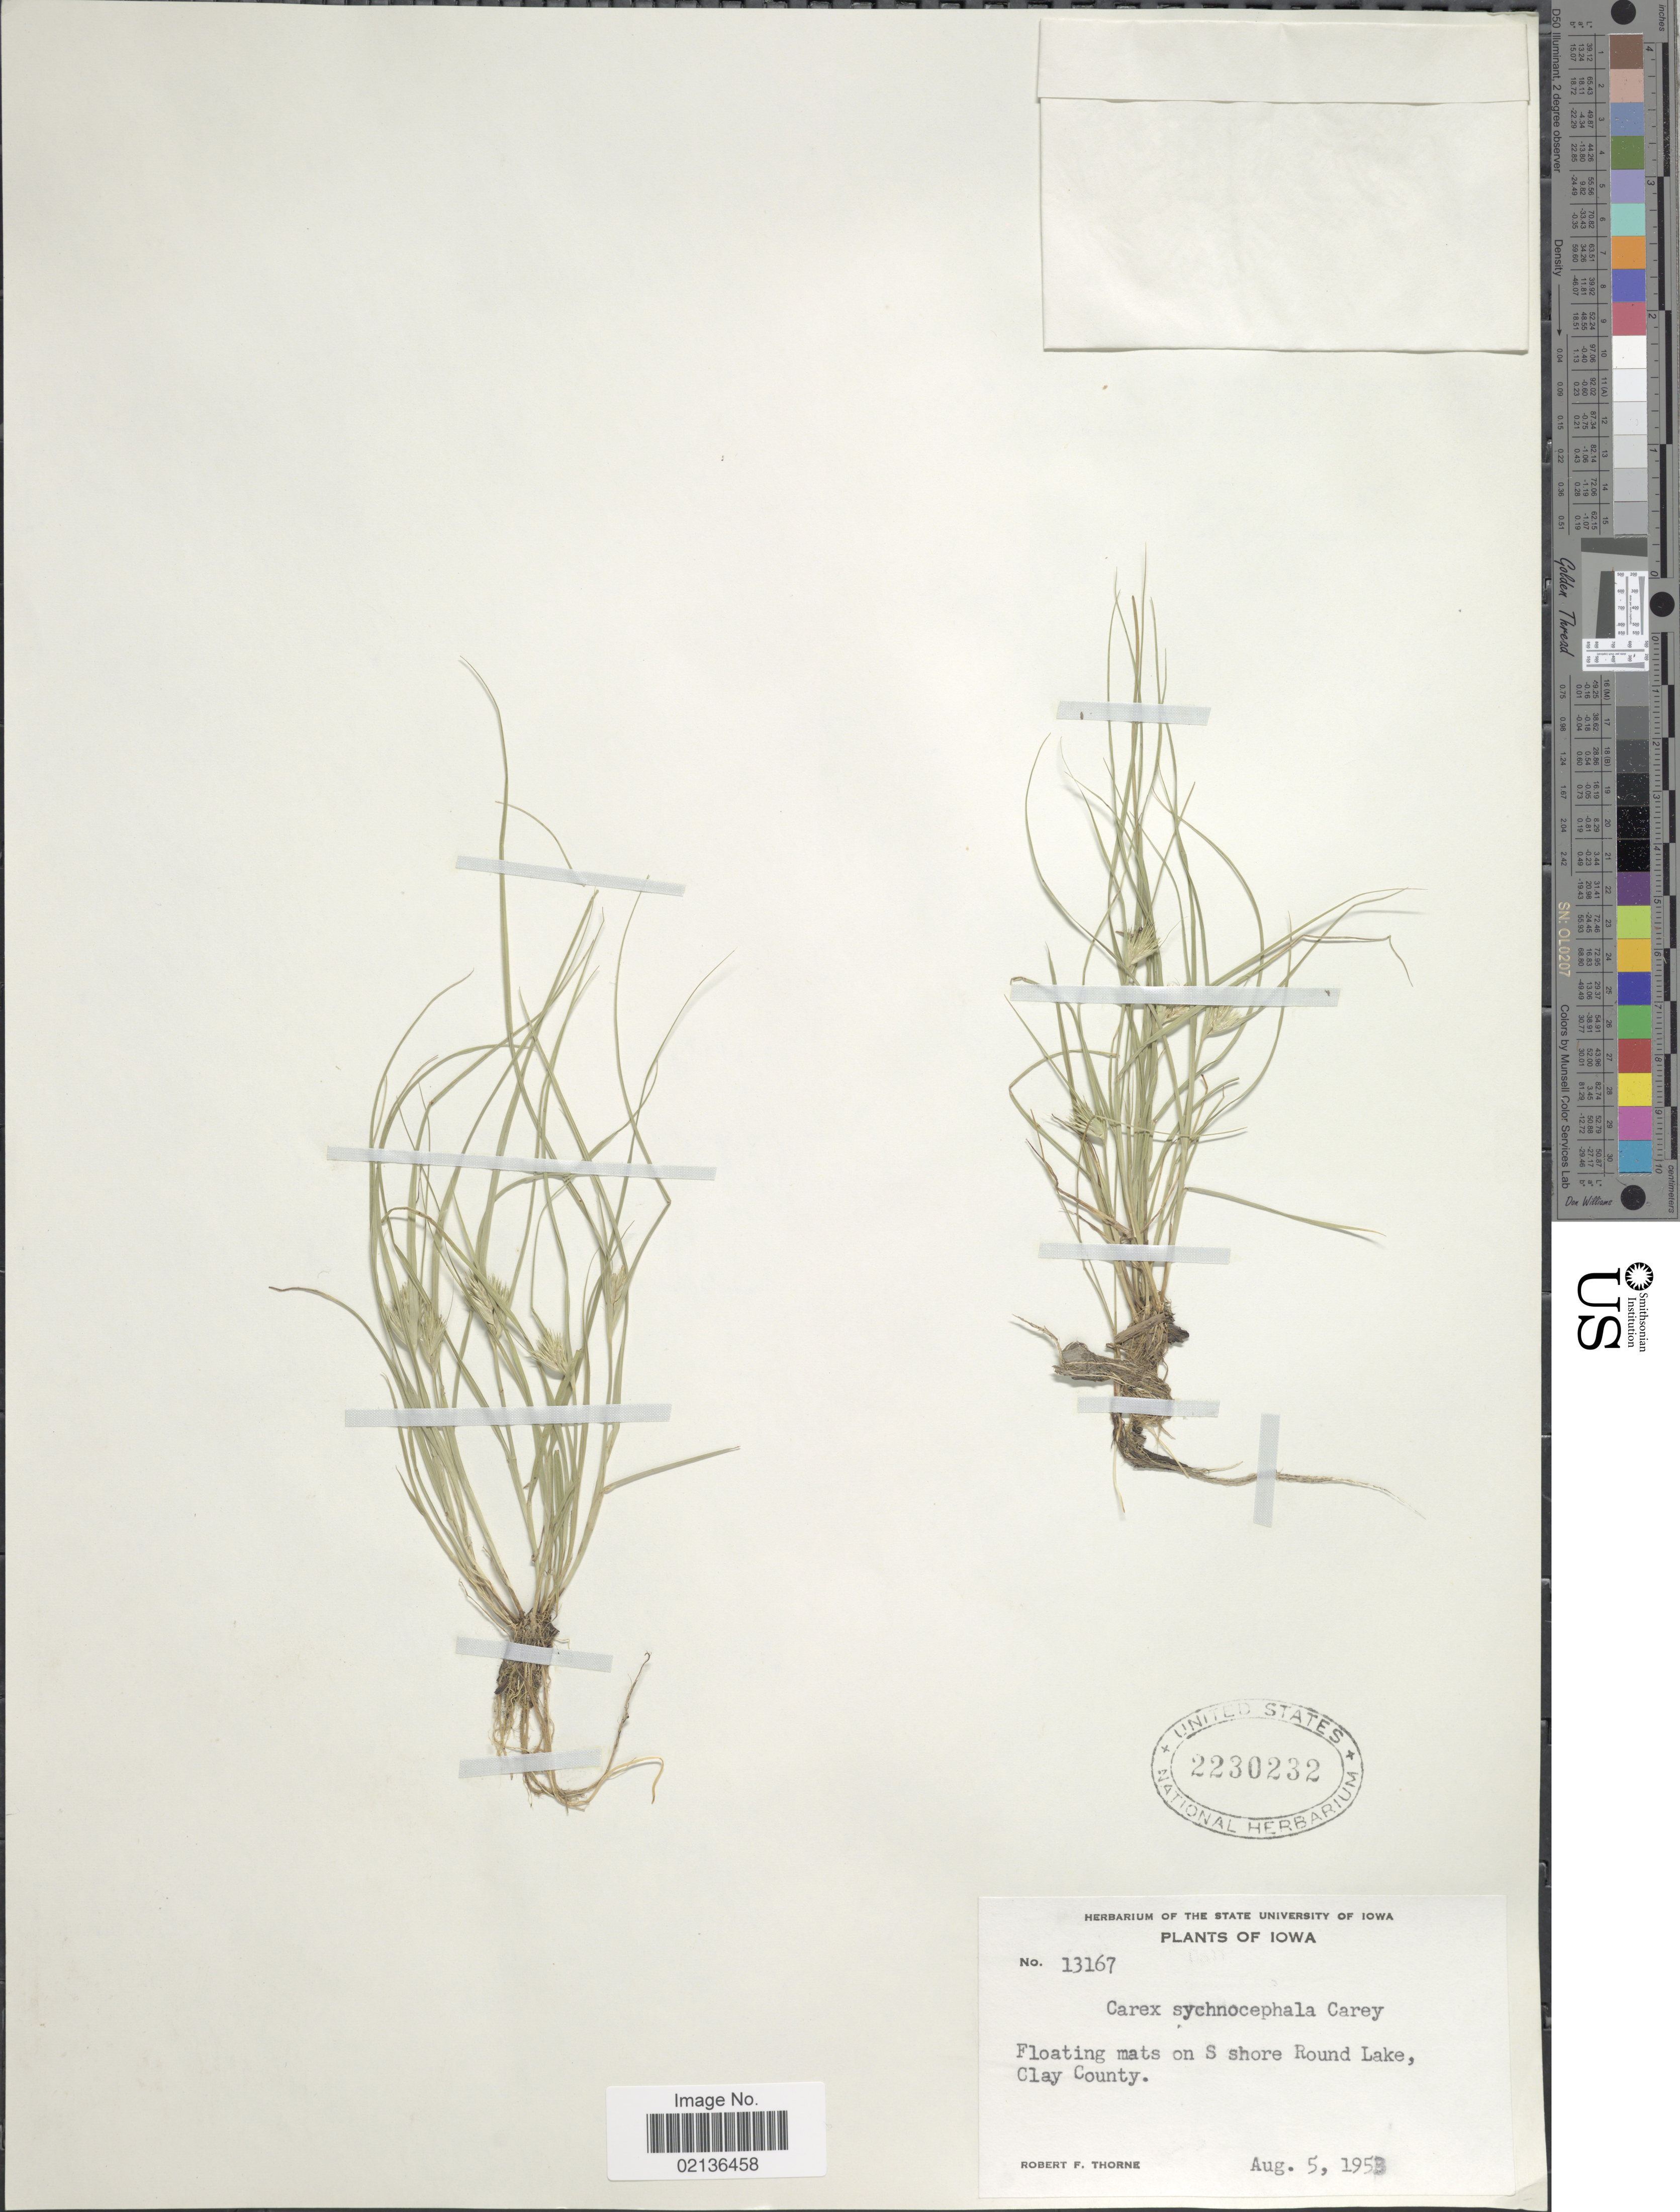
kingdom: Plantae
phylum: Tracheophyta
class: Liliopsida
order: Poales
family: Cyperaceae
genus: Carex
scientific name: Carex sychnocephala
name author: J. Carey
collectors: R. F. Thorne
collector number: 13167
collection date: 1953-08-05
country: United States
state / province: Iowa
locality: Floating mats on S shore Round Lake, Clay County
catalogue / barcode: US 2230232